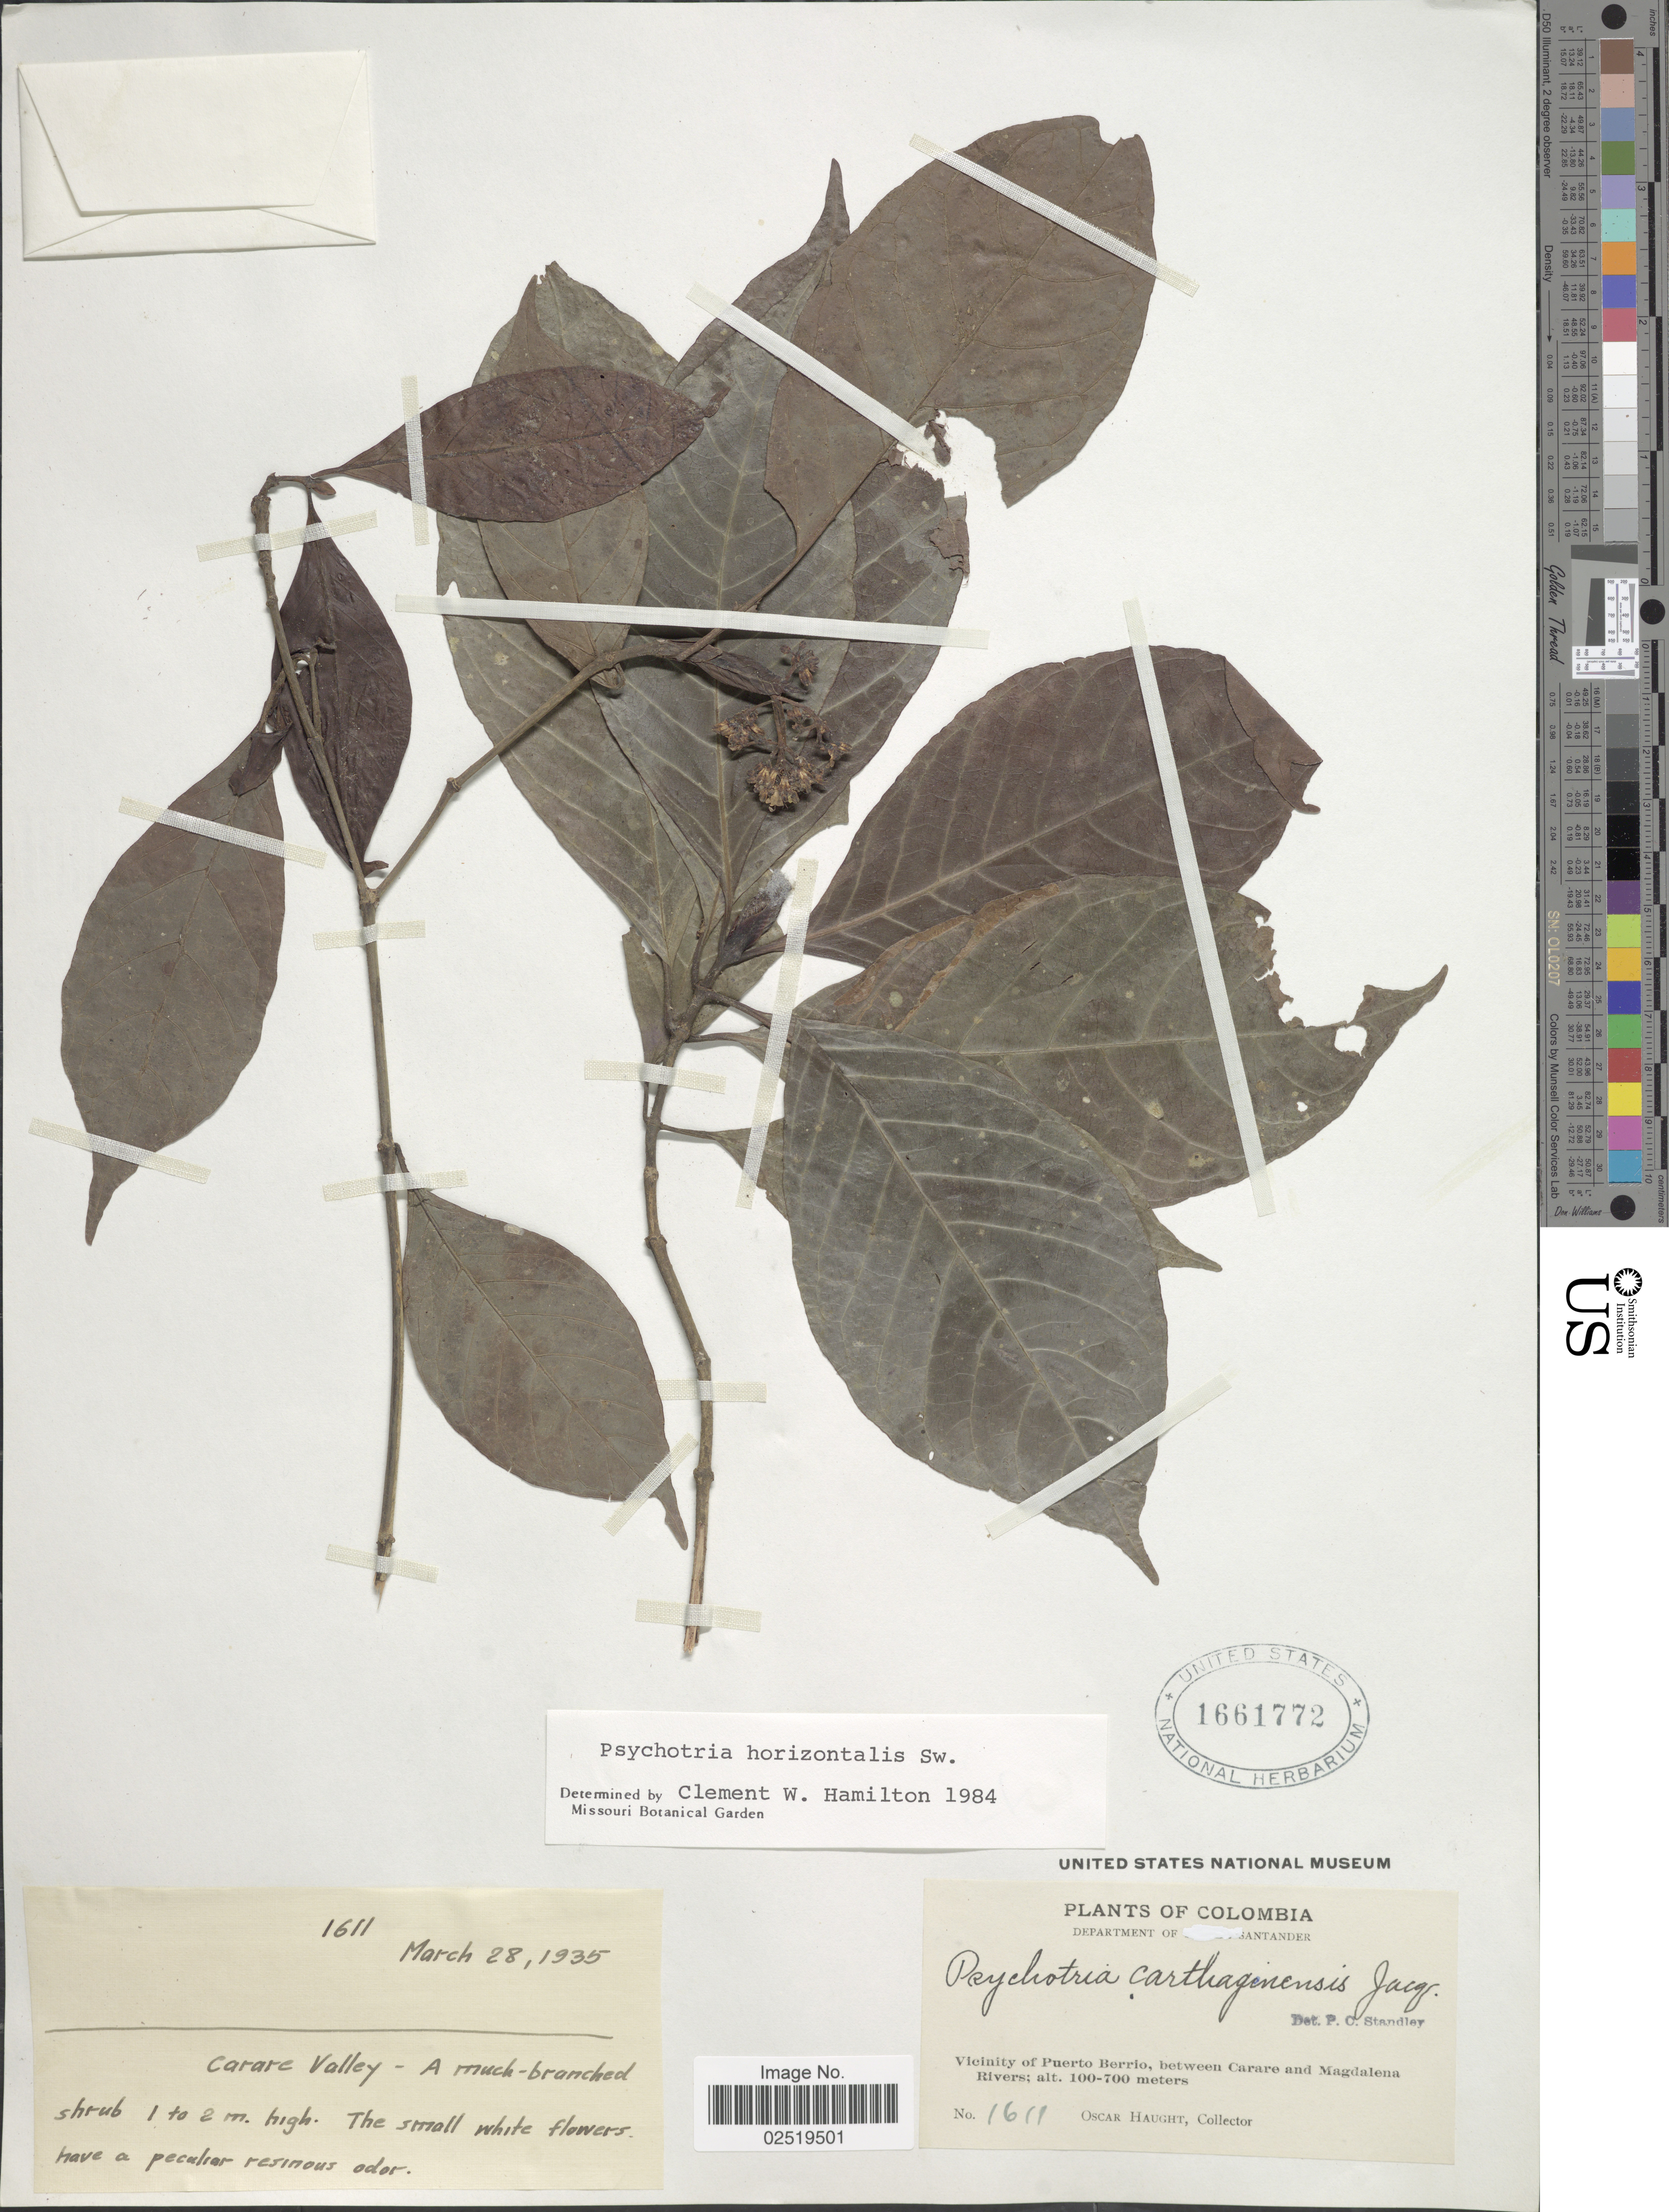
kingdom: Plantae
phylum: Tracheophyta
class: Magnoliopsida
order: Gentianales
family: Rubiaceae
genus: Psychotria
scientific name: Psychotria horizontalis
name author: Sw.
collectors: O. L. Haught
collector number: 1611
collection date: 1935-03-28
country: Colombia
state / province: Santander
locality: Vicinity of Puerto Berrio, between Carare and Magdalena Rivers, Carare Valley.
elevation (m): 100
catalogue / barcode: US 1661772